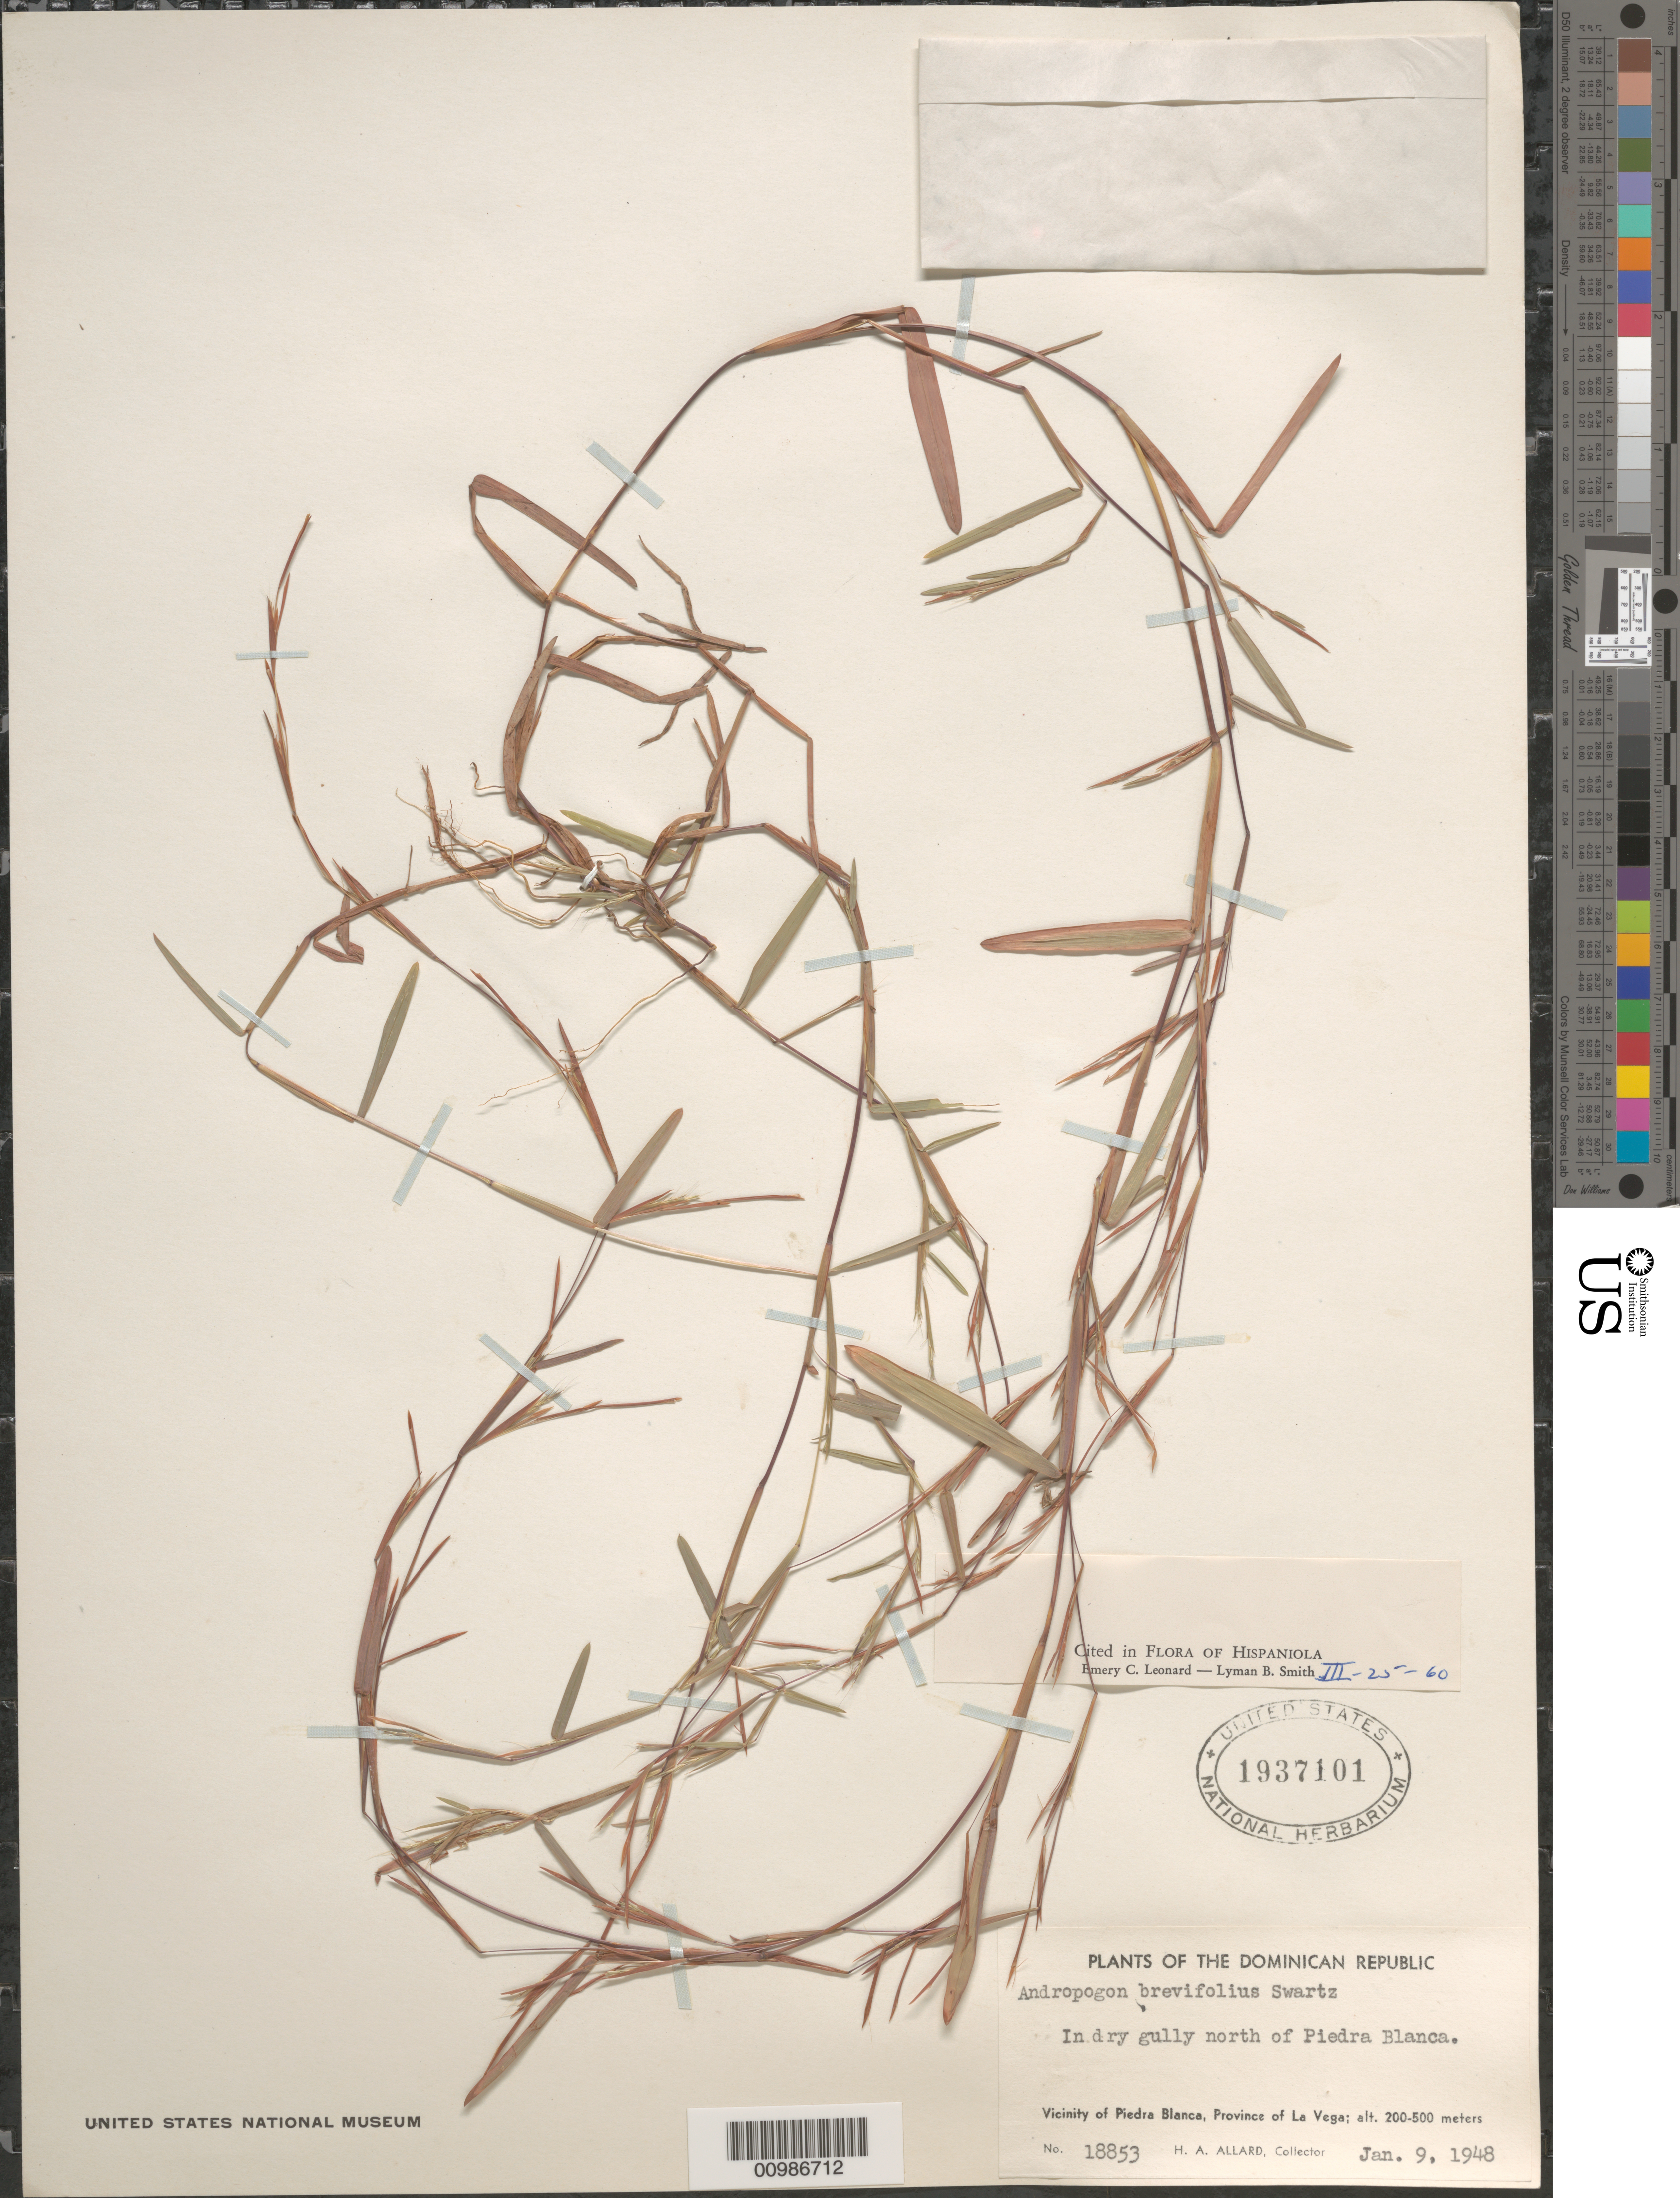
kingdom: Plantae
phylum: Tracheophyta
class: Liliopsida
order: Poales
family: Poaceae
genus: Andropogon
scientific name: Andropogon brevifolius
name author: Sw.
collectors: H. A. Allard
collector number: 18853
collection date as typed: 09 Jan 1948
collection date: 1948-01-09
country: Dominican Republic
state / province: La Vega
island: Hispaniola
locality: Vicinity of Piedra Blanca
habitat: in dry gully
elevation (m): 200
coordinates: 0 N, 0 E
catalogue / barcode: US 1937101